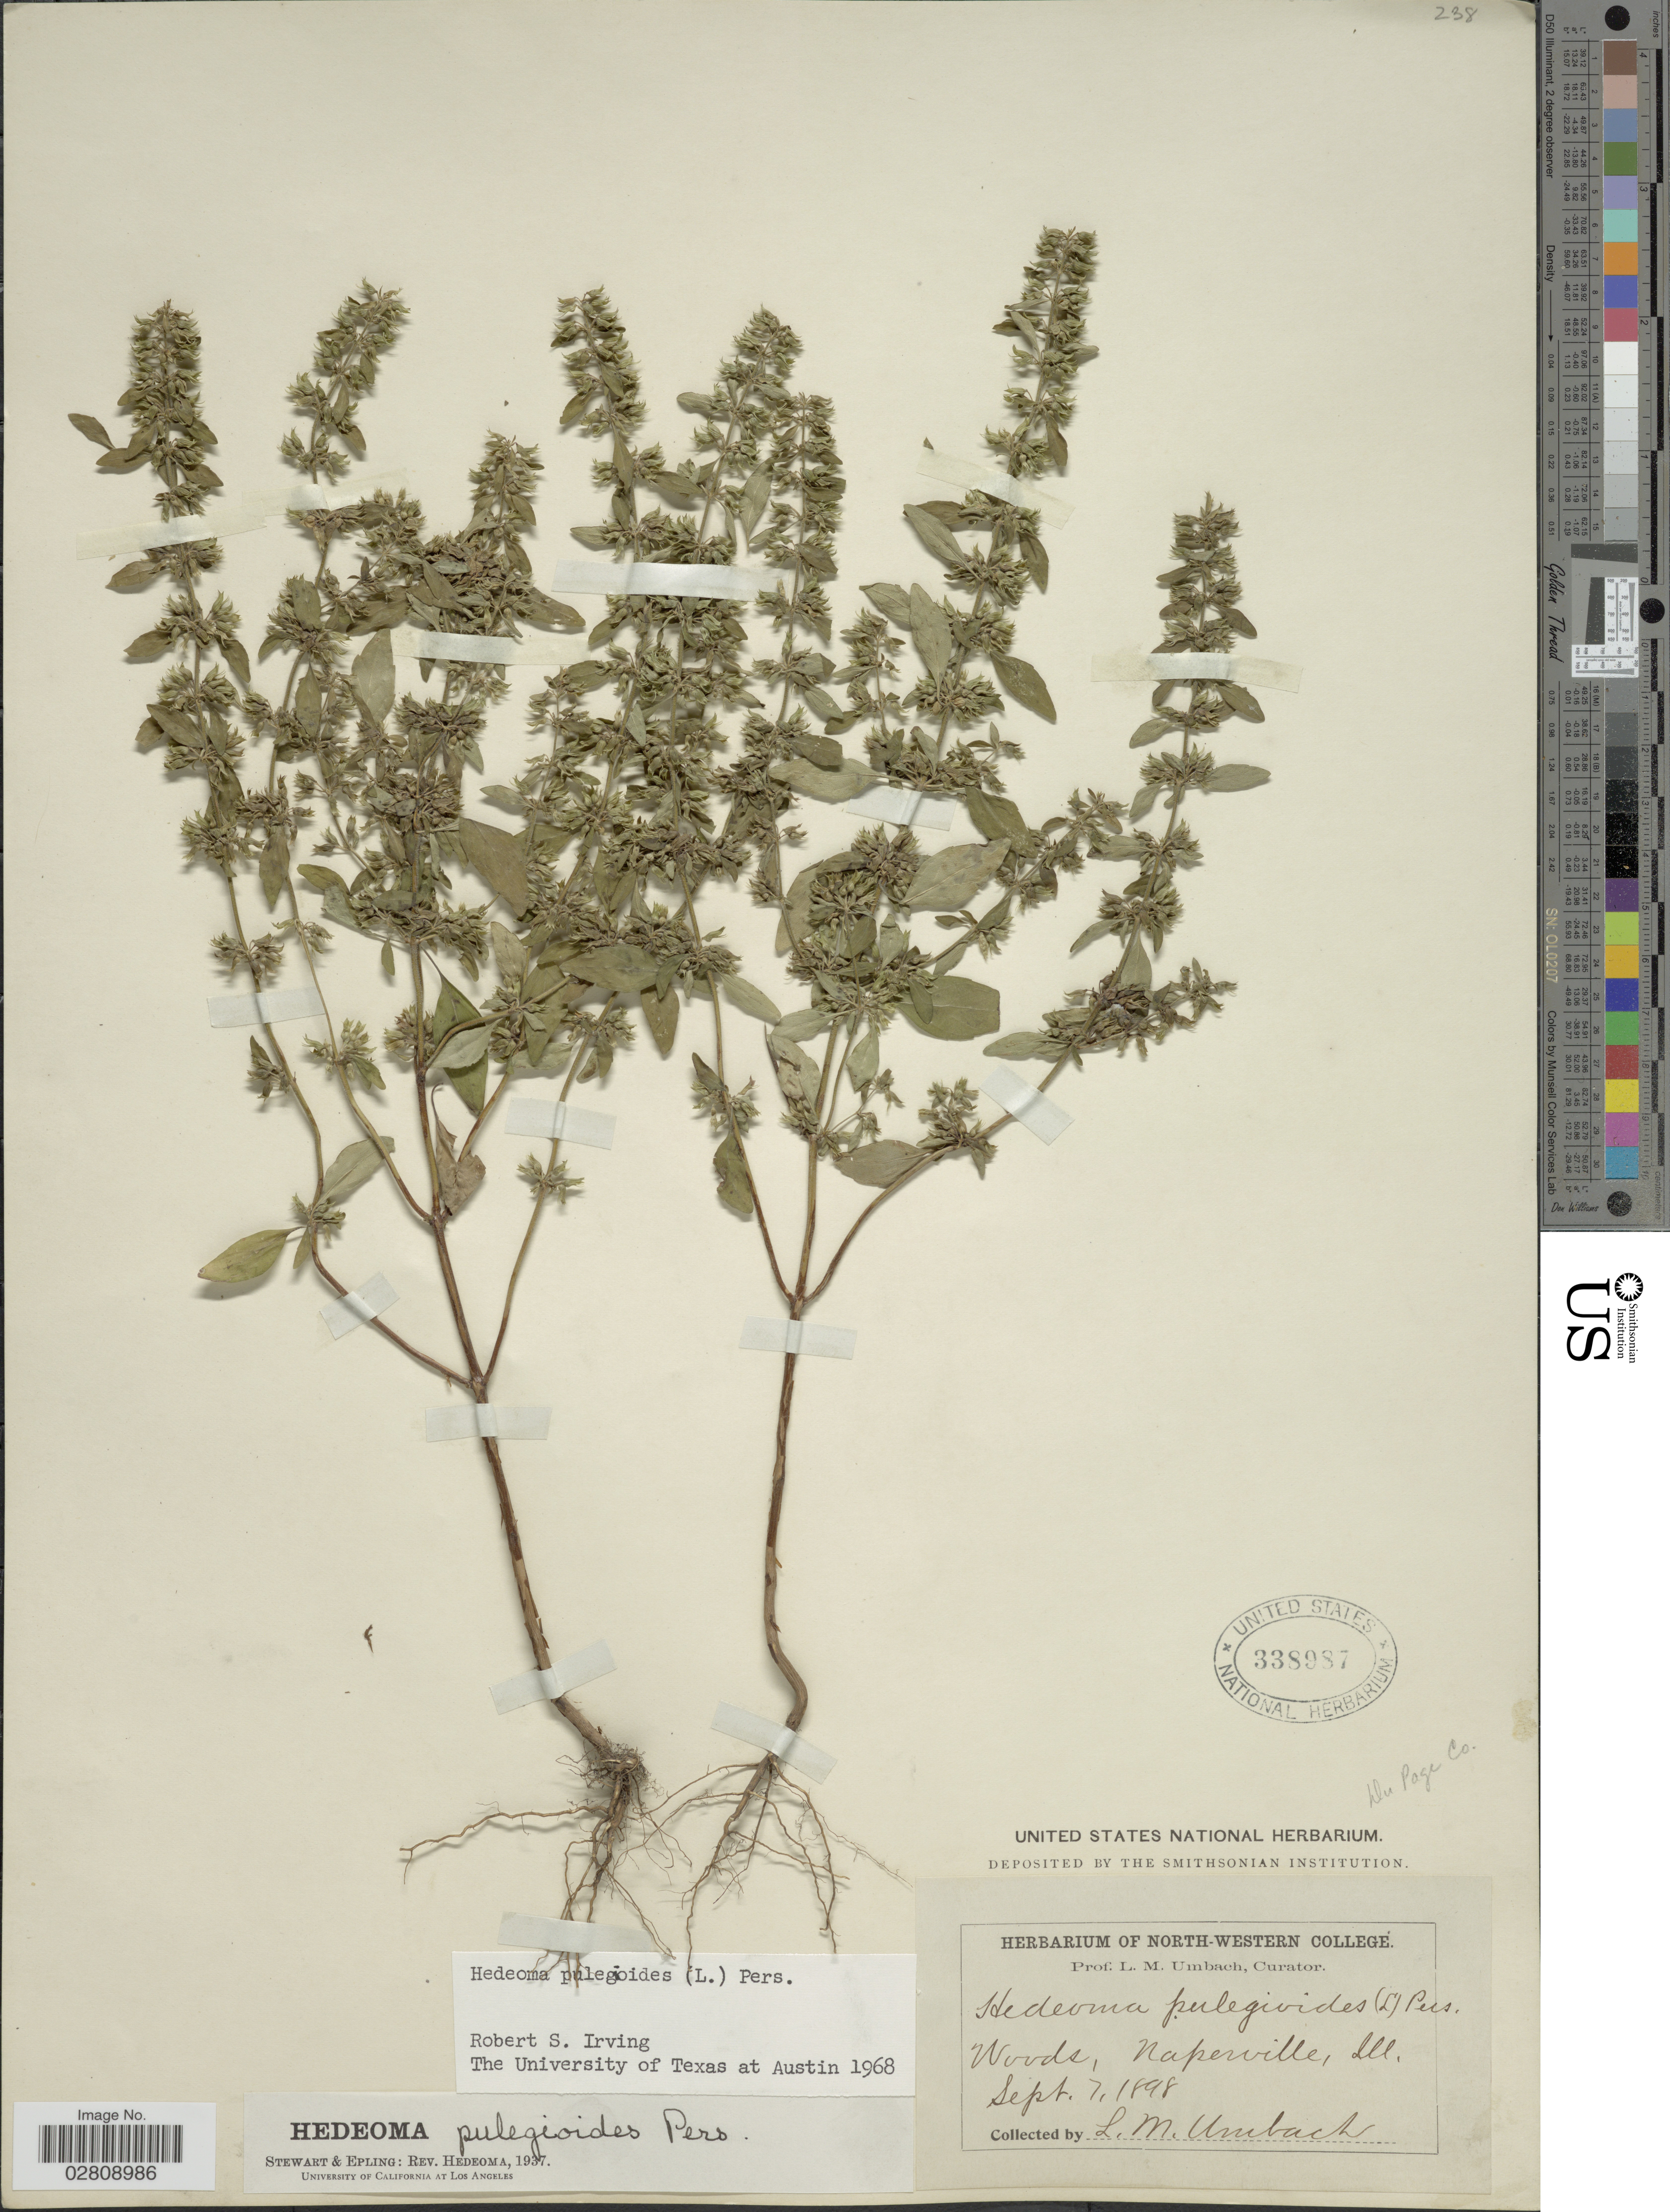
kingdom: Plantae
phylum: Tracheophyta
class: Magnoliopsida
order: Lamiales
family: Lamiaceae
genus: Hedeoma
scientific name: Hedeoma pulegioides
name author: (L.) Pers.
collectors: L. M. Umbach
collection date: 1898-09-07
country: United States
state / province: Illinois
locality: Woods, Naperville. Du Page Co.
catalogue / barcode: US 338987